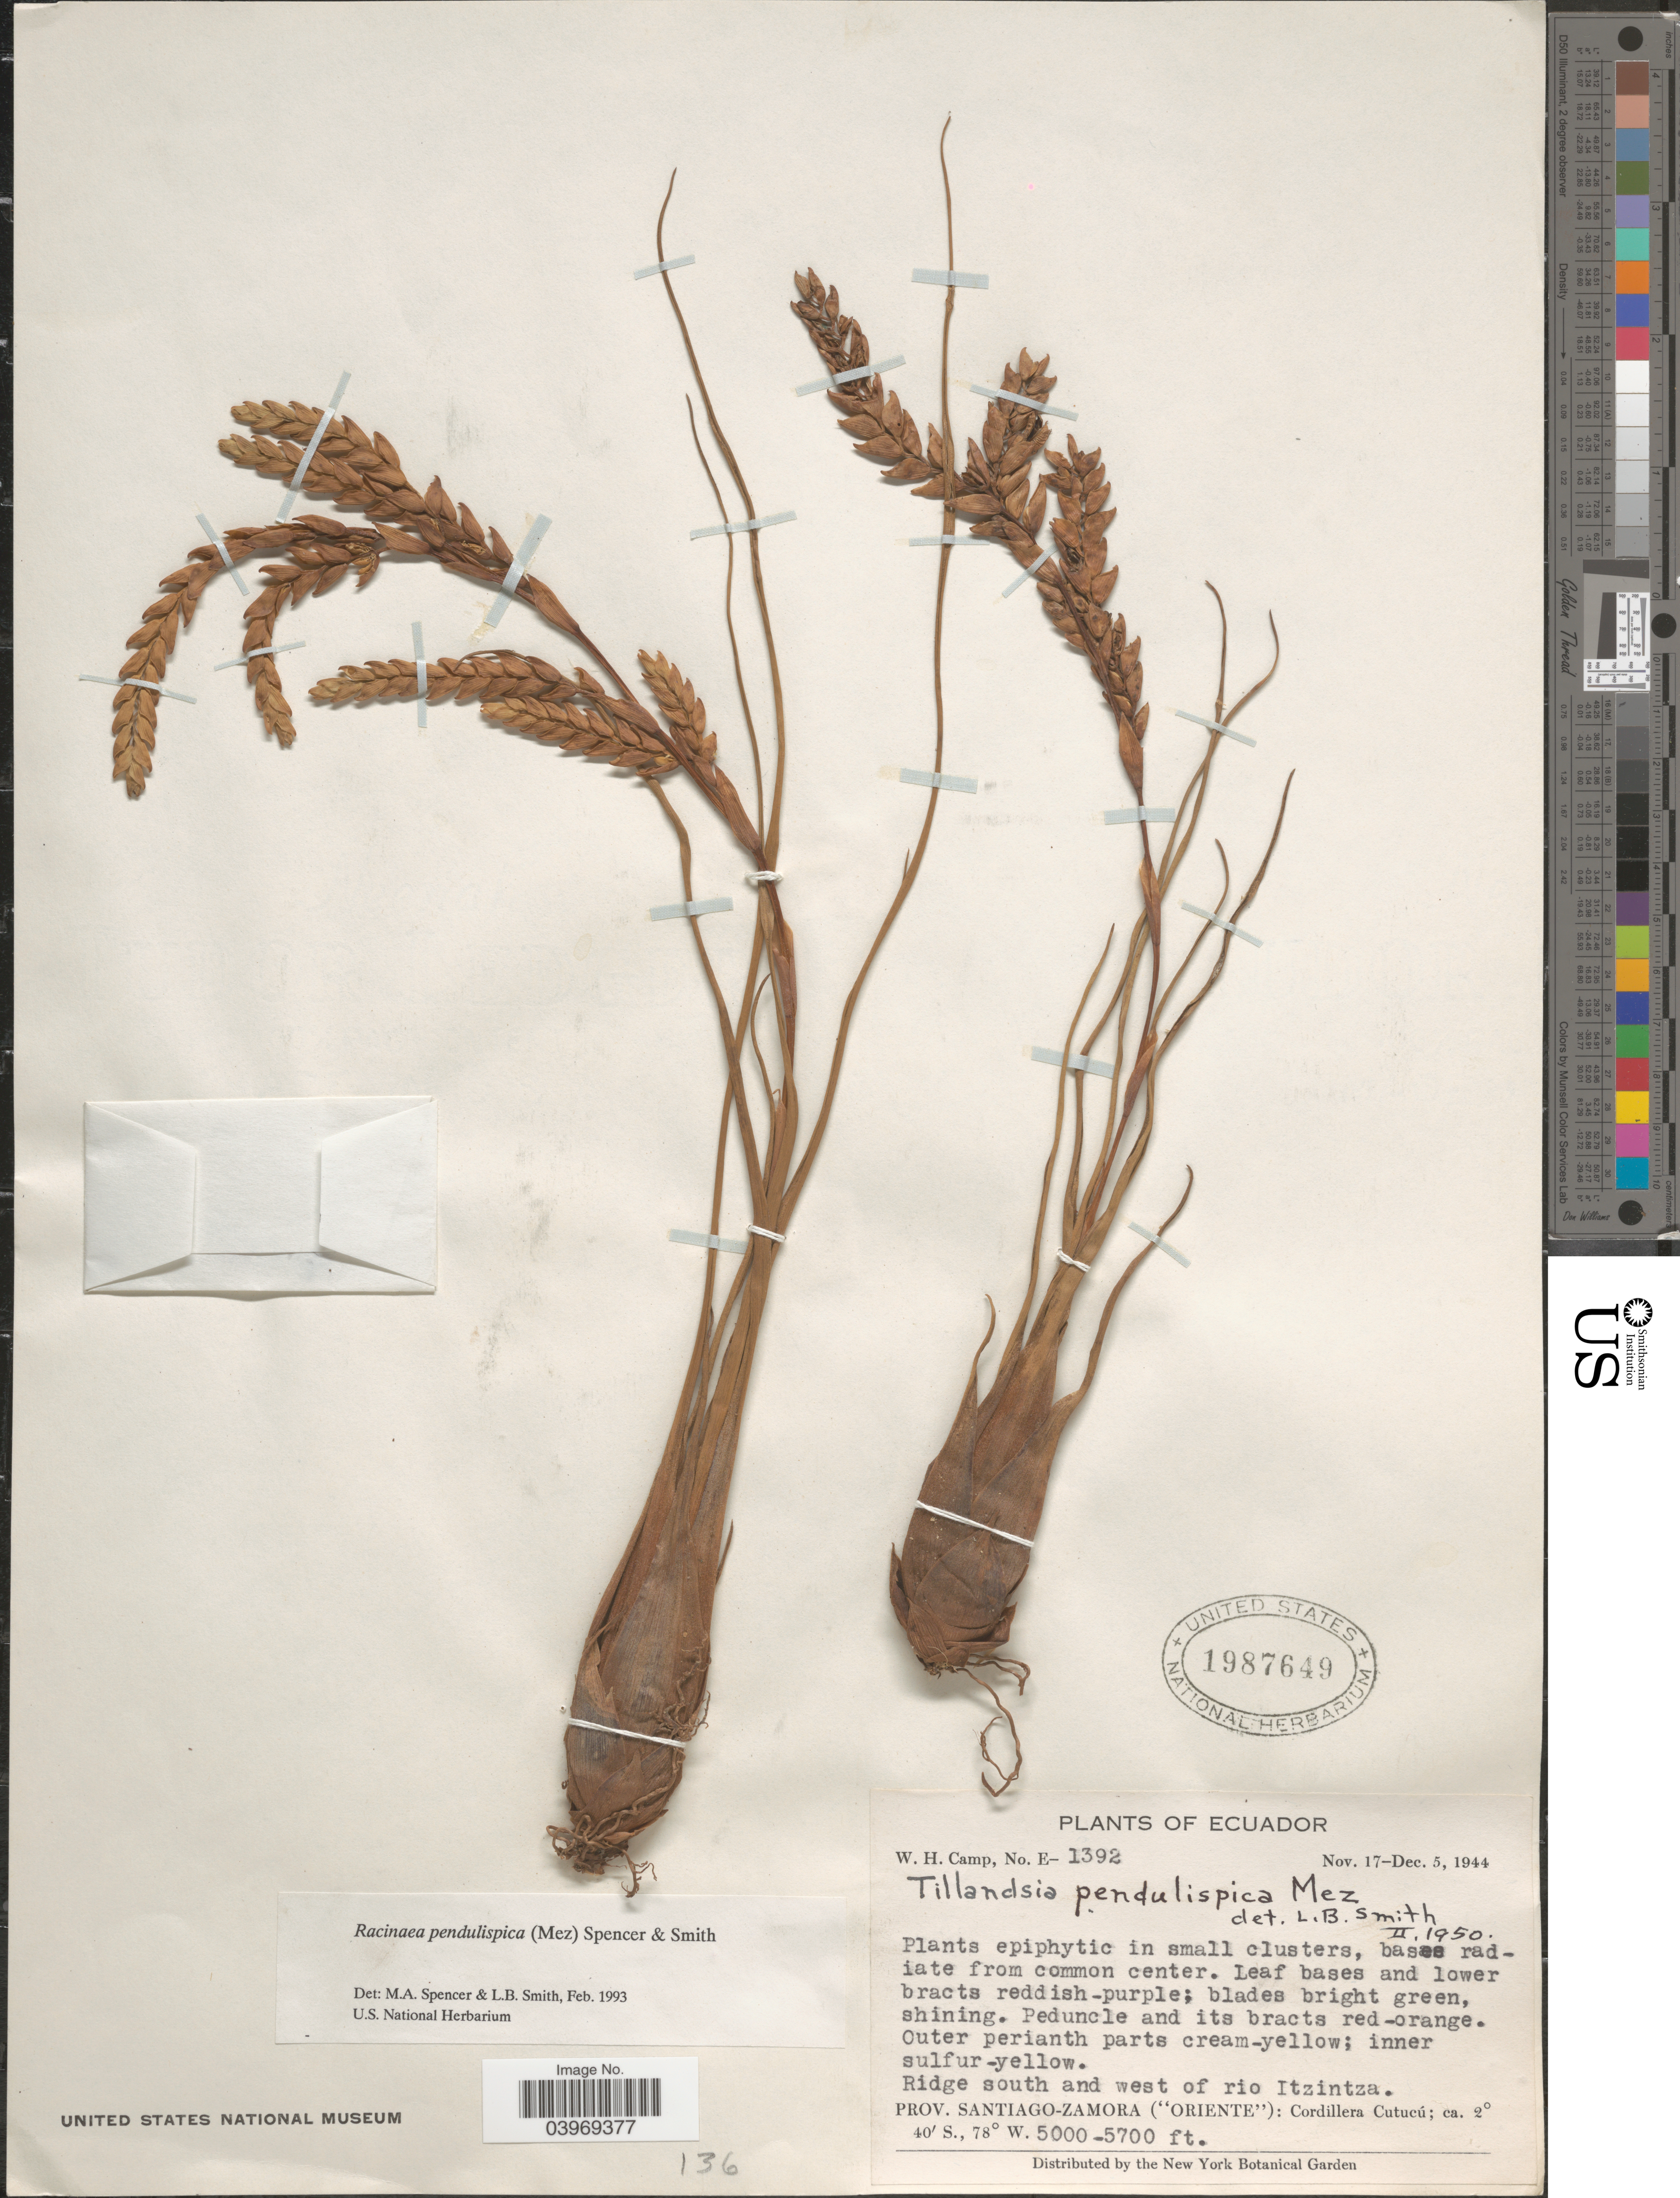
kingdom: Plantae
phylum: Tracheophyta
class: Liliopsida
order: Poales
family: Bromeliaceae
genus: Racinaea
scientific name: Racinaea pendulispica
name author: (Mez) M.A. Spencer & L.B. Sm.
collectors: W. H. Camp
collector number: E1392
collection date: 1944-11-17/1944-12-05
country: Ecuador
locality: Ridge south and west of rio Itzintza. Prov. Santiago-Zamora ("Oriente"): Cordillera Cutucú.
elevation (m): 1524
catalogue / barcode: US 1987649